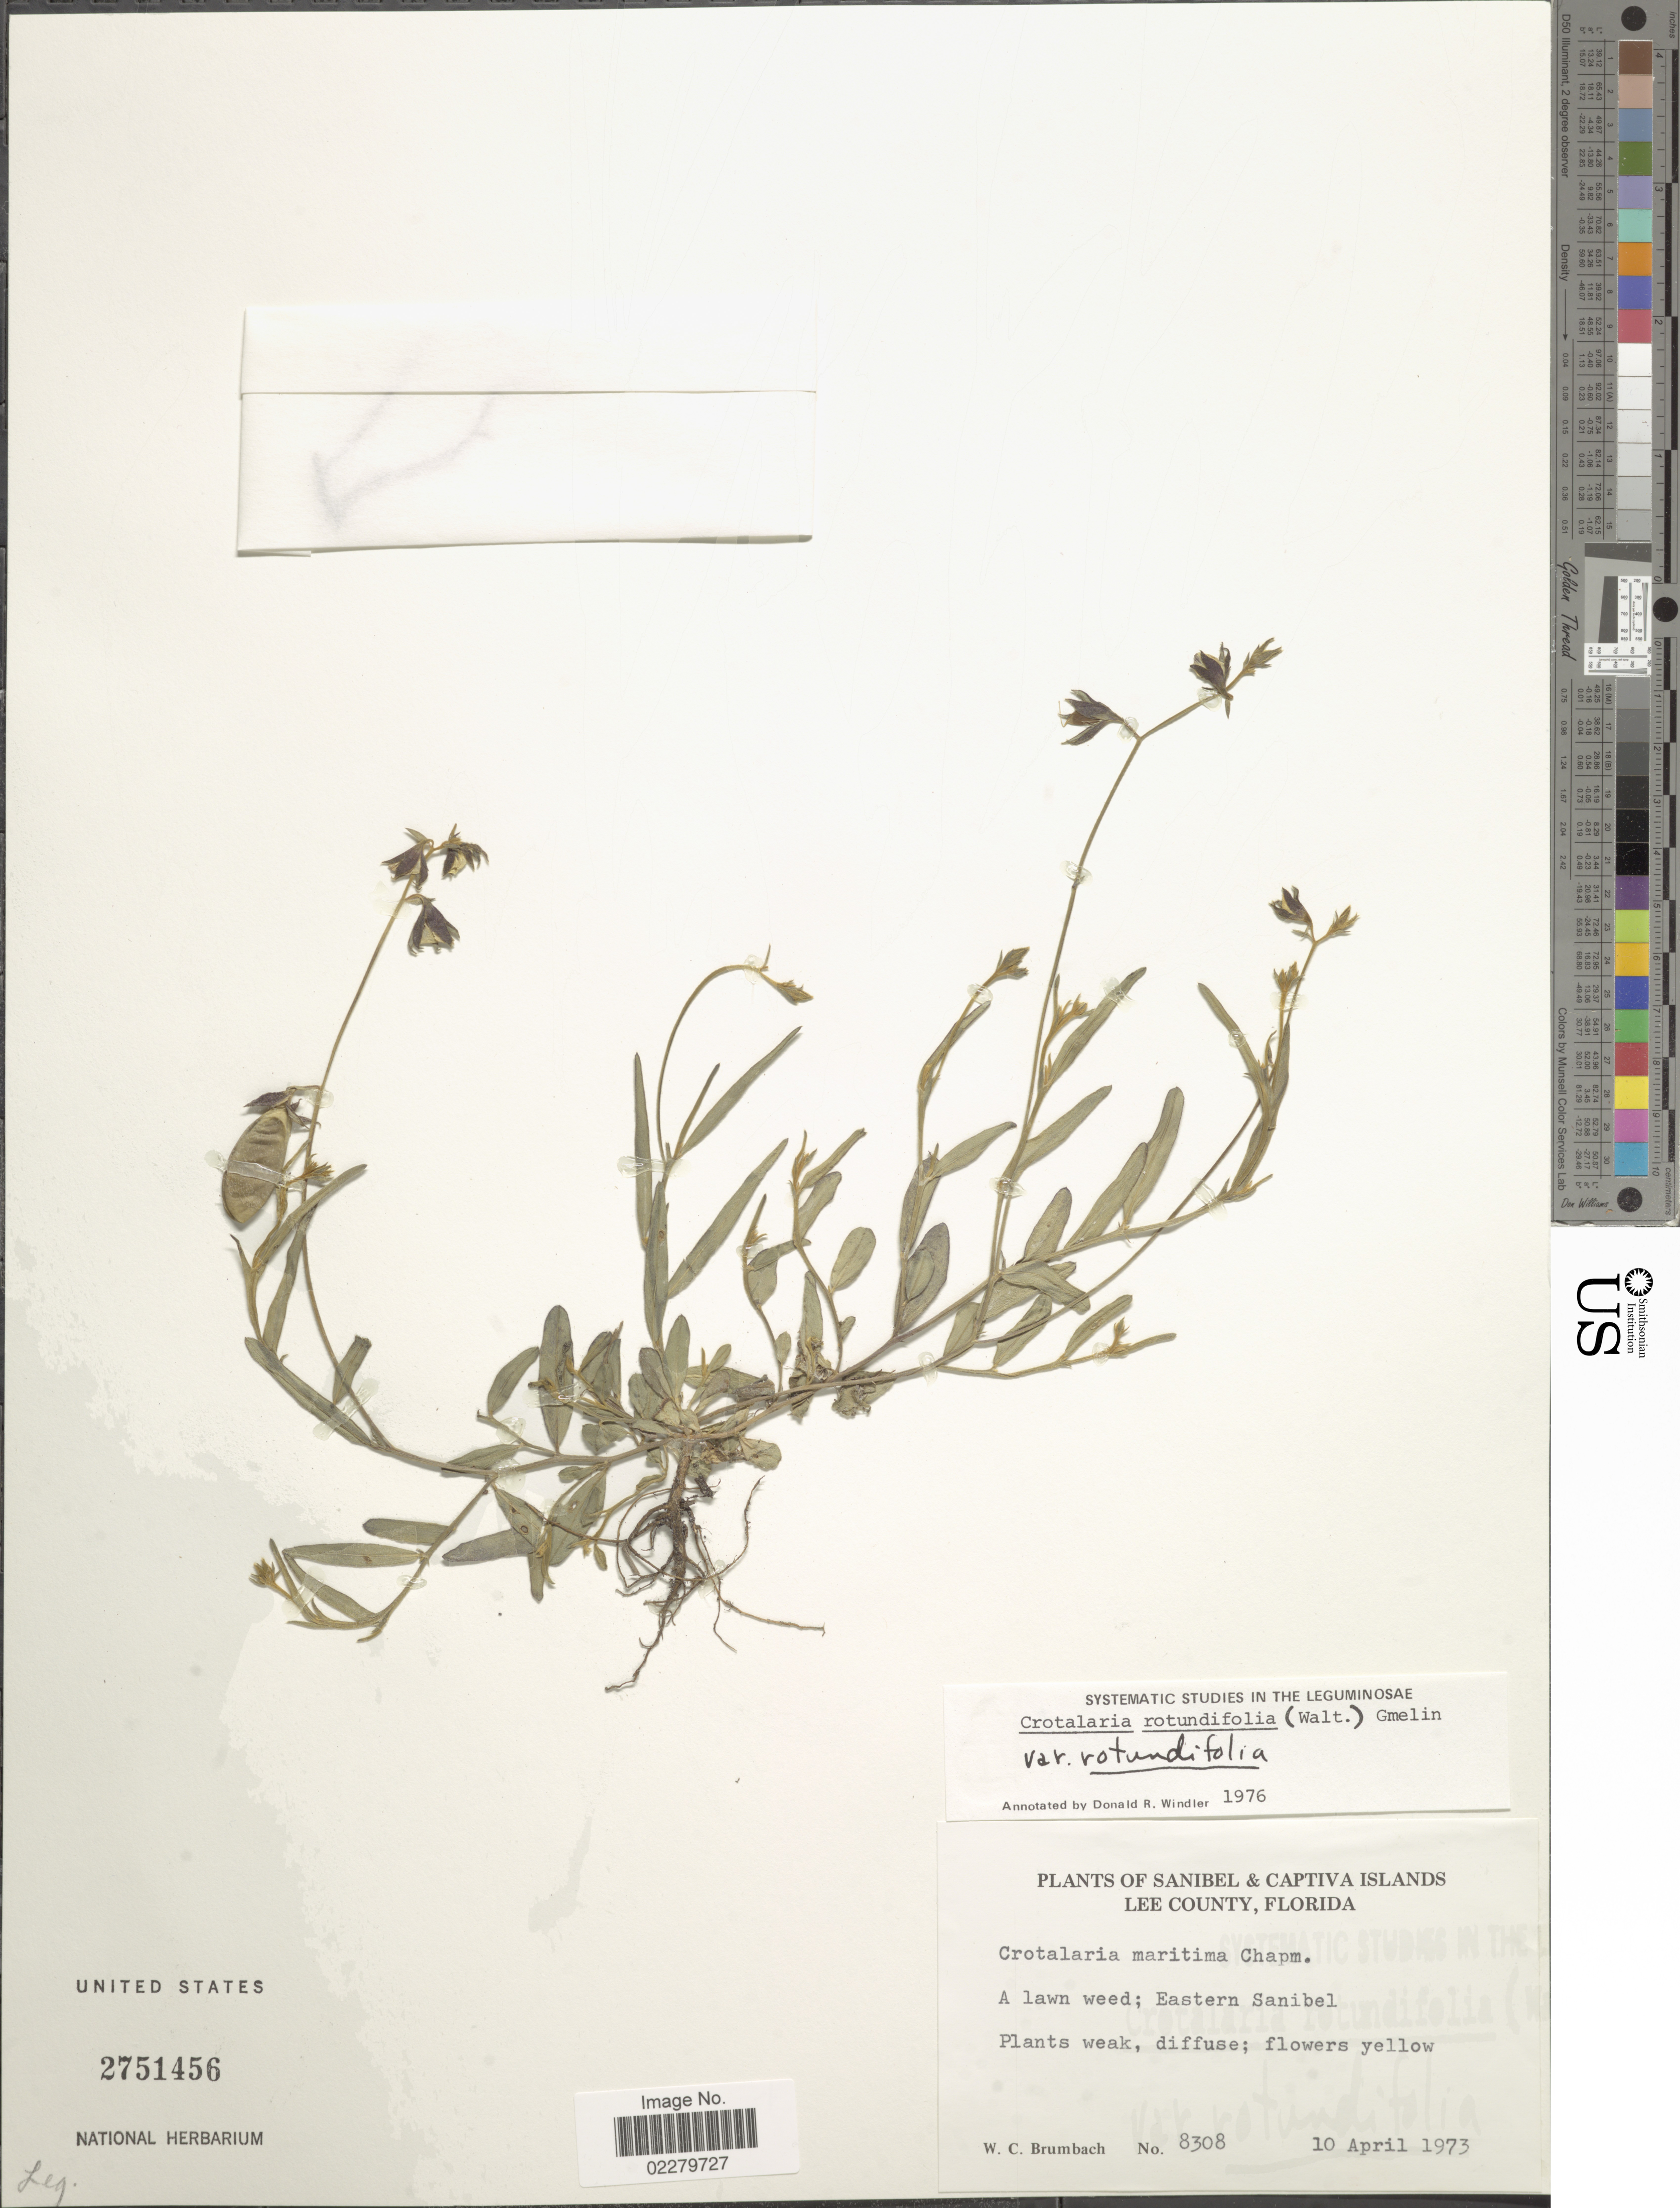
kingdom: Plantae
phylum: Tracheophyta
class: Magnoliopsida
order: Fabales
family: Fabaceae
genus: Crotalaria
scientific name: Crotalaria rotundifolia var. rotundifolia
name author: (Walter) J.F. Gmel.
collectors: W. C. Brumbach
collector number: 8308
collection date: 1973-04-10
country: United States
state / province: Florida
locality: Sanibel & Captiva Islands. Lee County, Florida. A lawn weed; Eastern Sanibel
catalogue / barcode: US 2751456